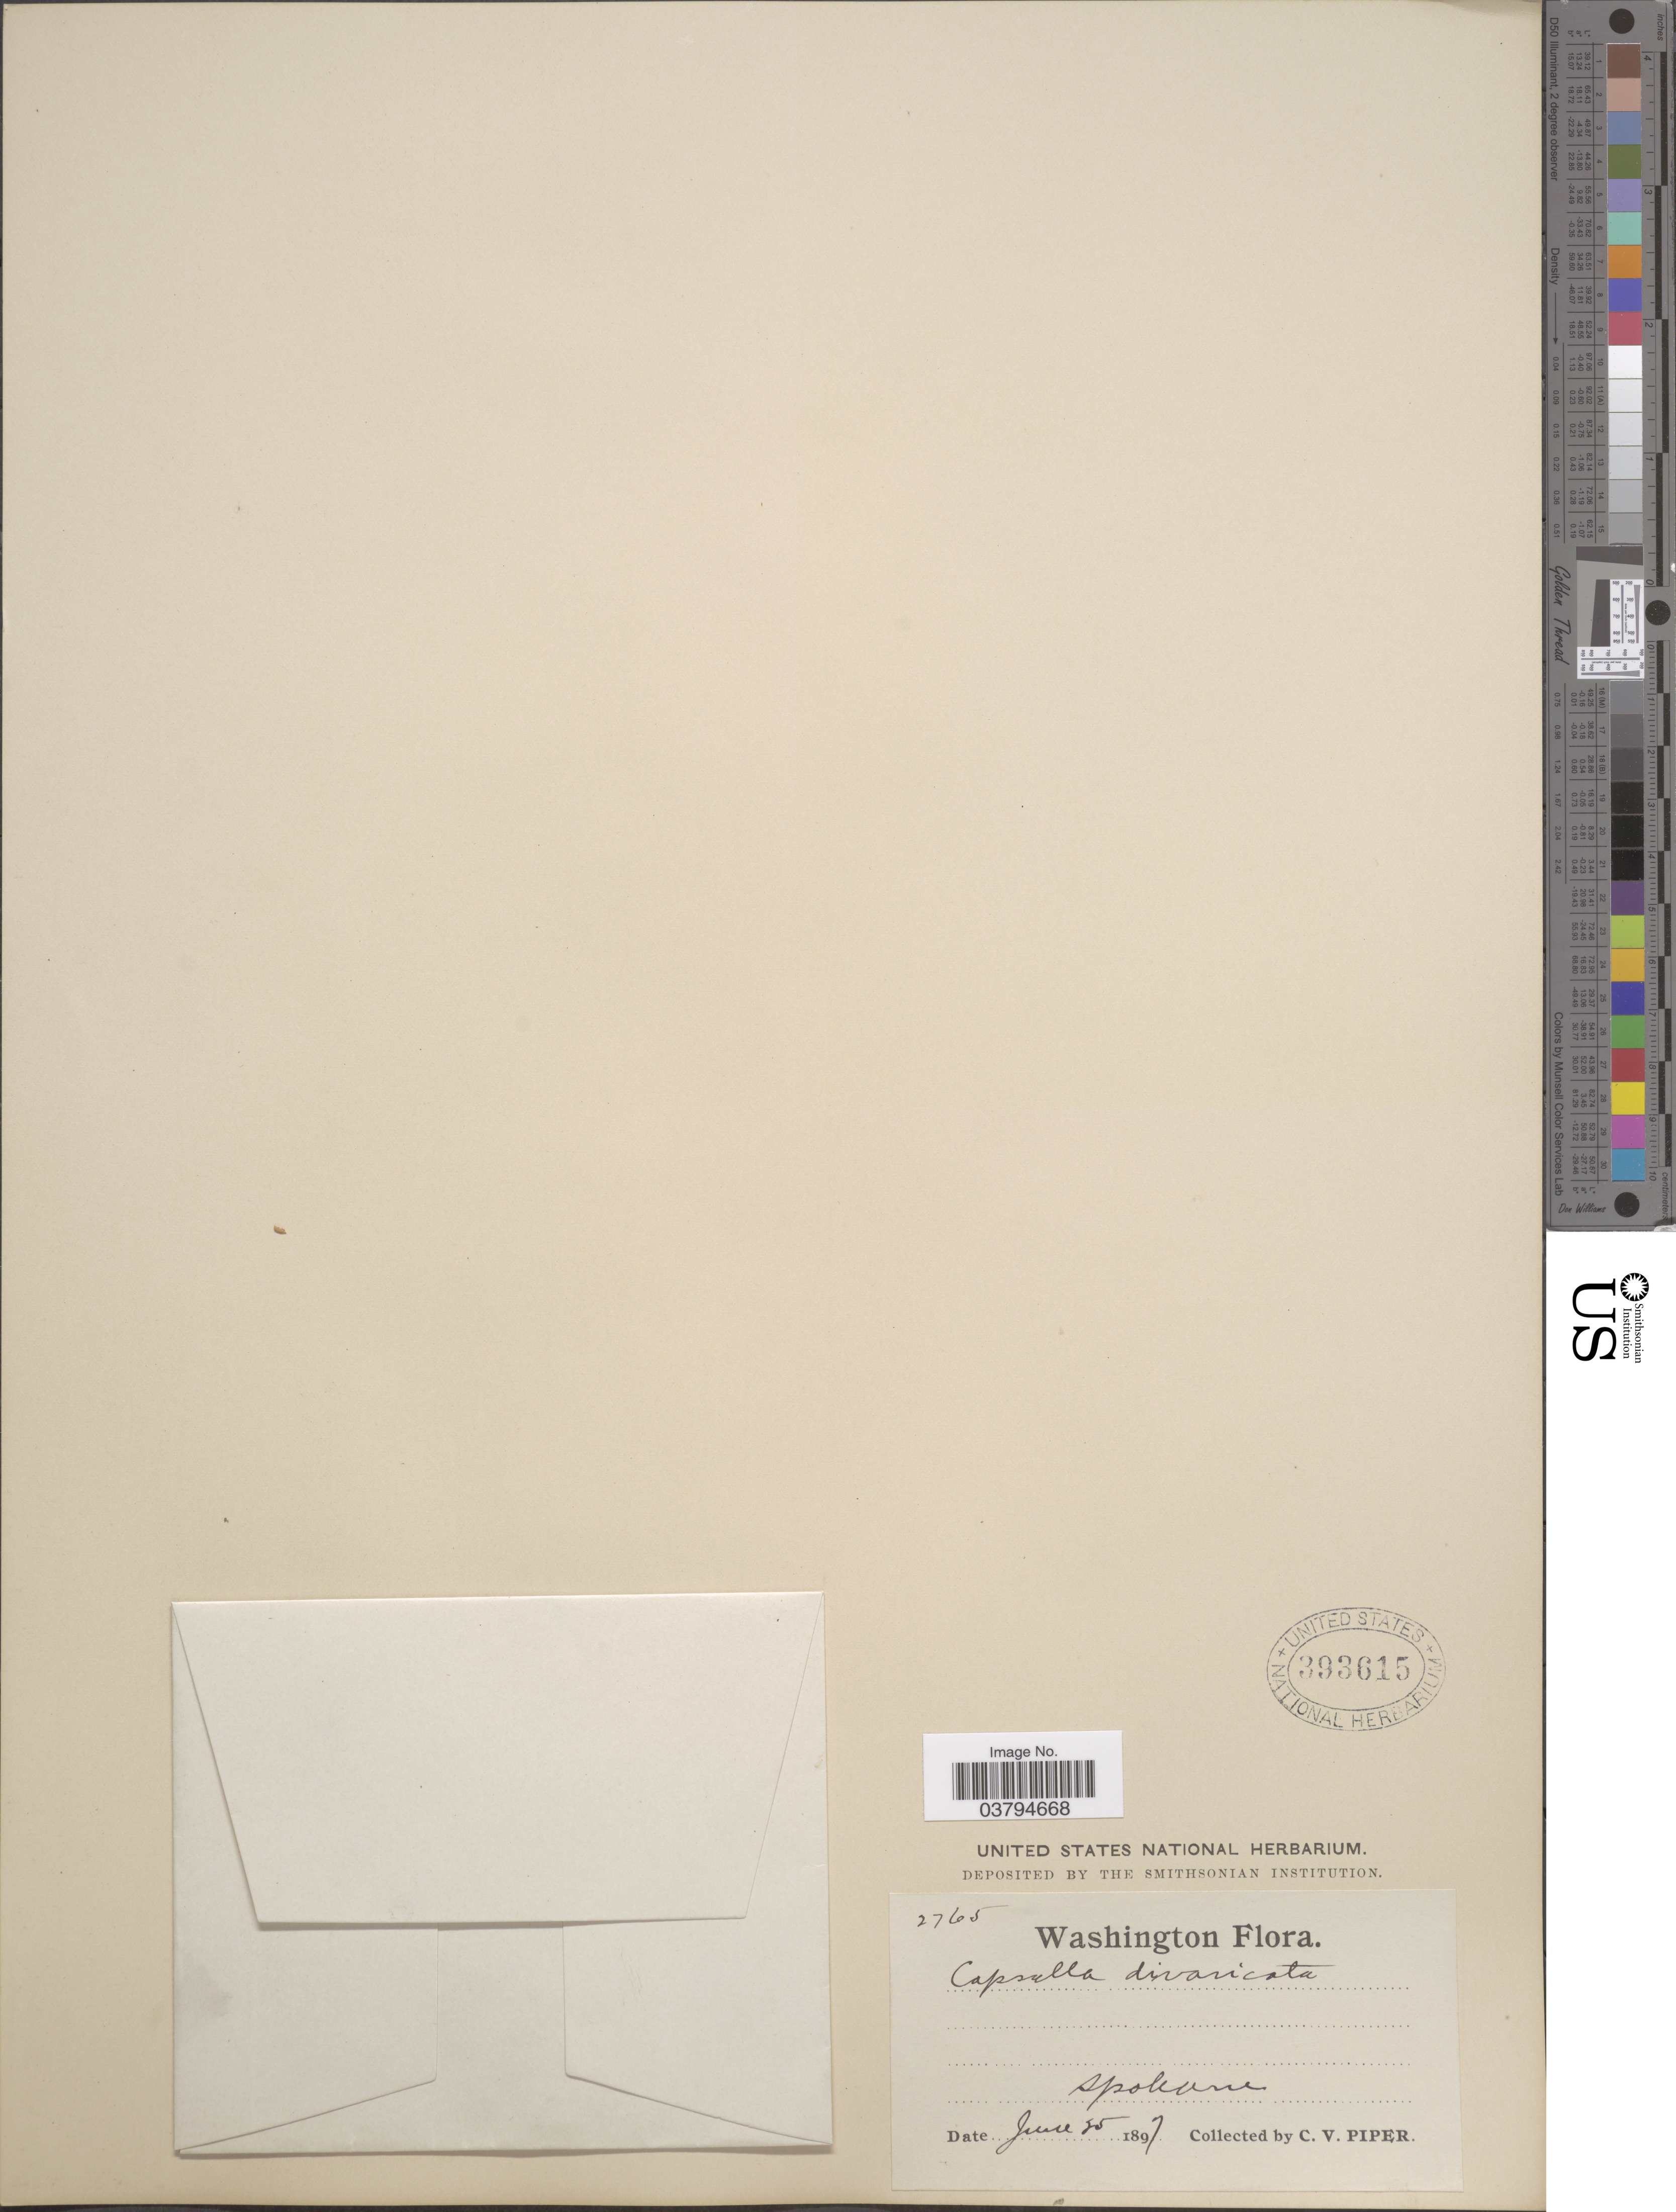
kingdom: Plantae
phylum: Tracheophyta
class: Magnoliopsida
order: Brassicales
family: Brassicaceae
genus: Hornungia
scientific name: Hornungia procumbens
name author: (L.) Hayek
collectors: C. V. Piper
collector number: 2765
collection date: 1897-06-25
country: United States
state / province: Washington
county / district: Spokane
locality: Spokane.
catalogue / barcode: US 393615